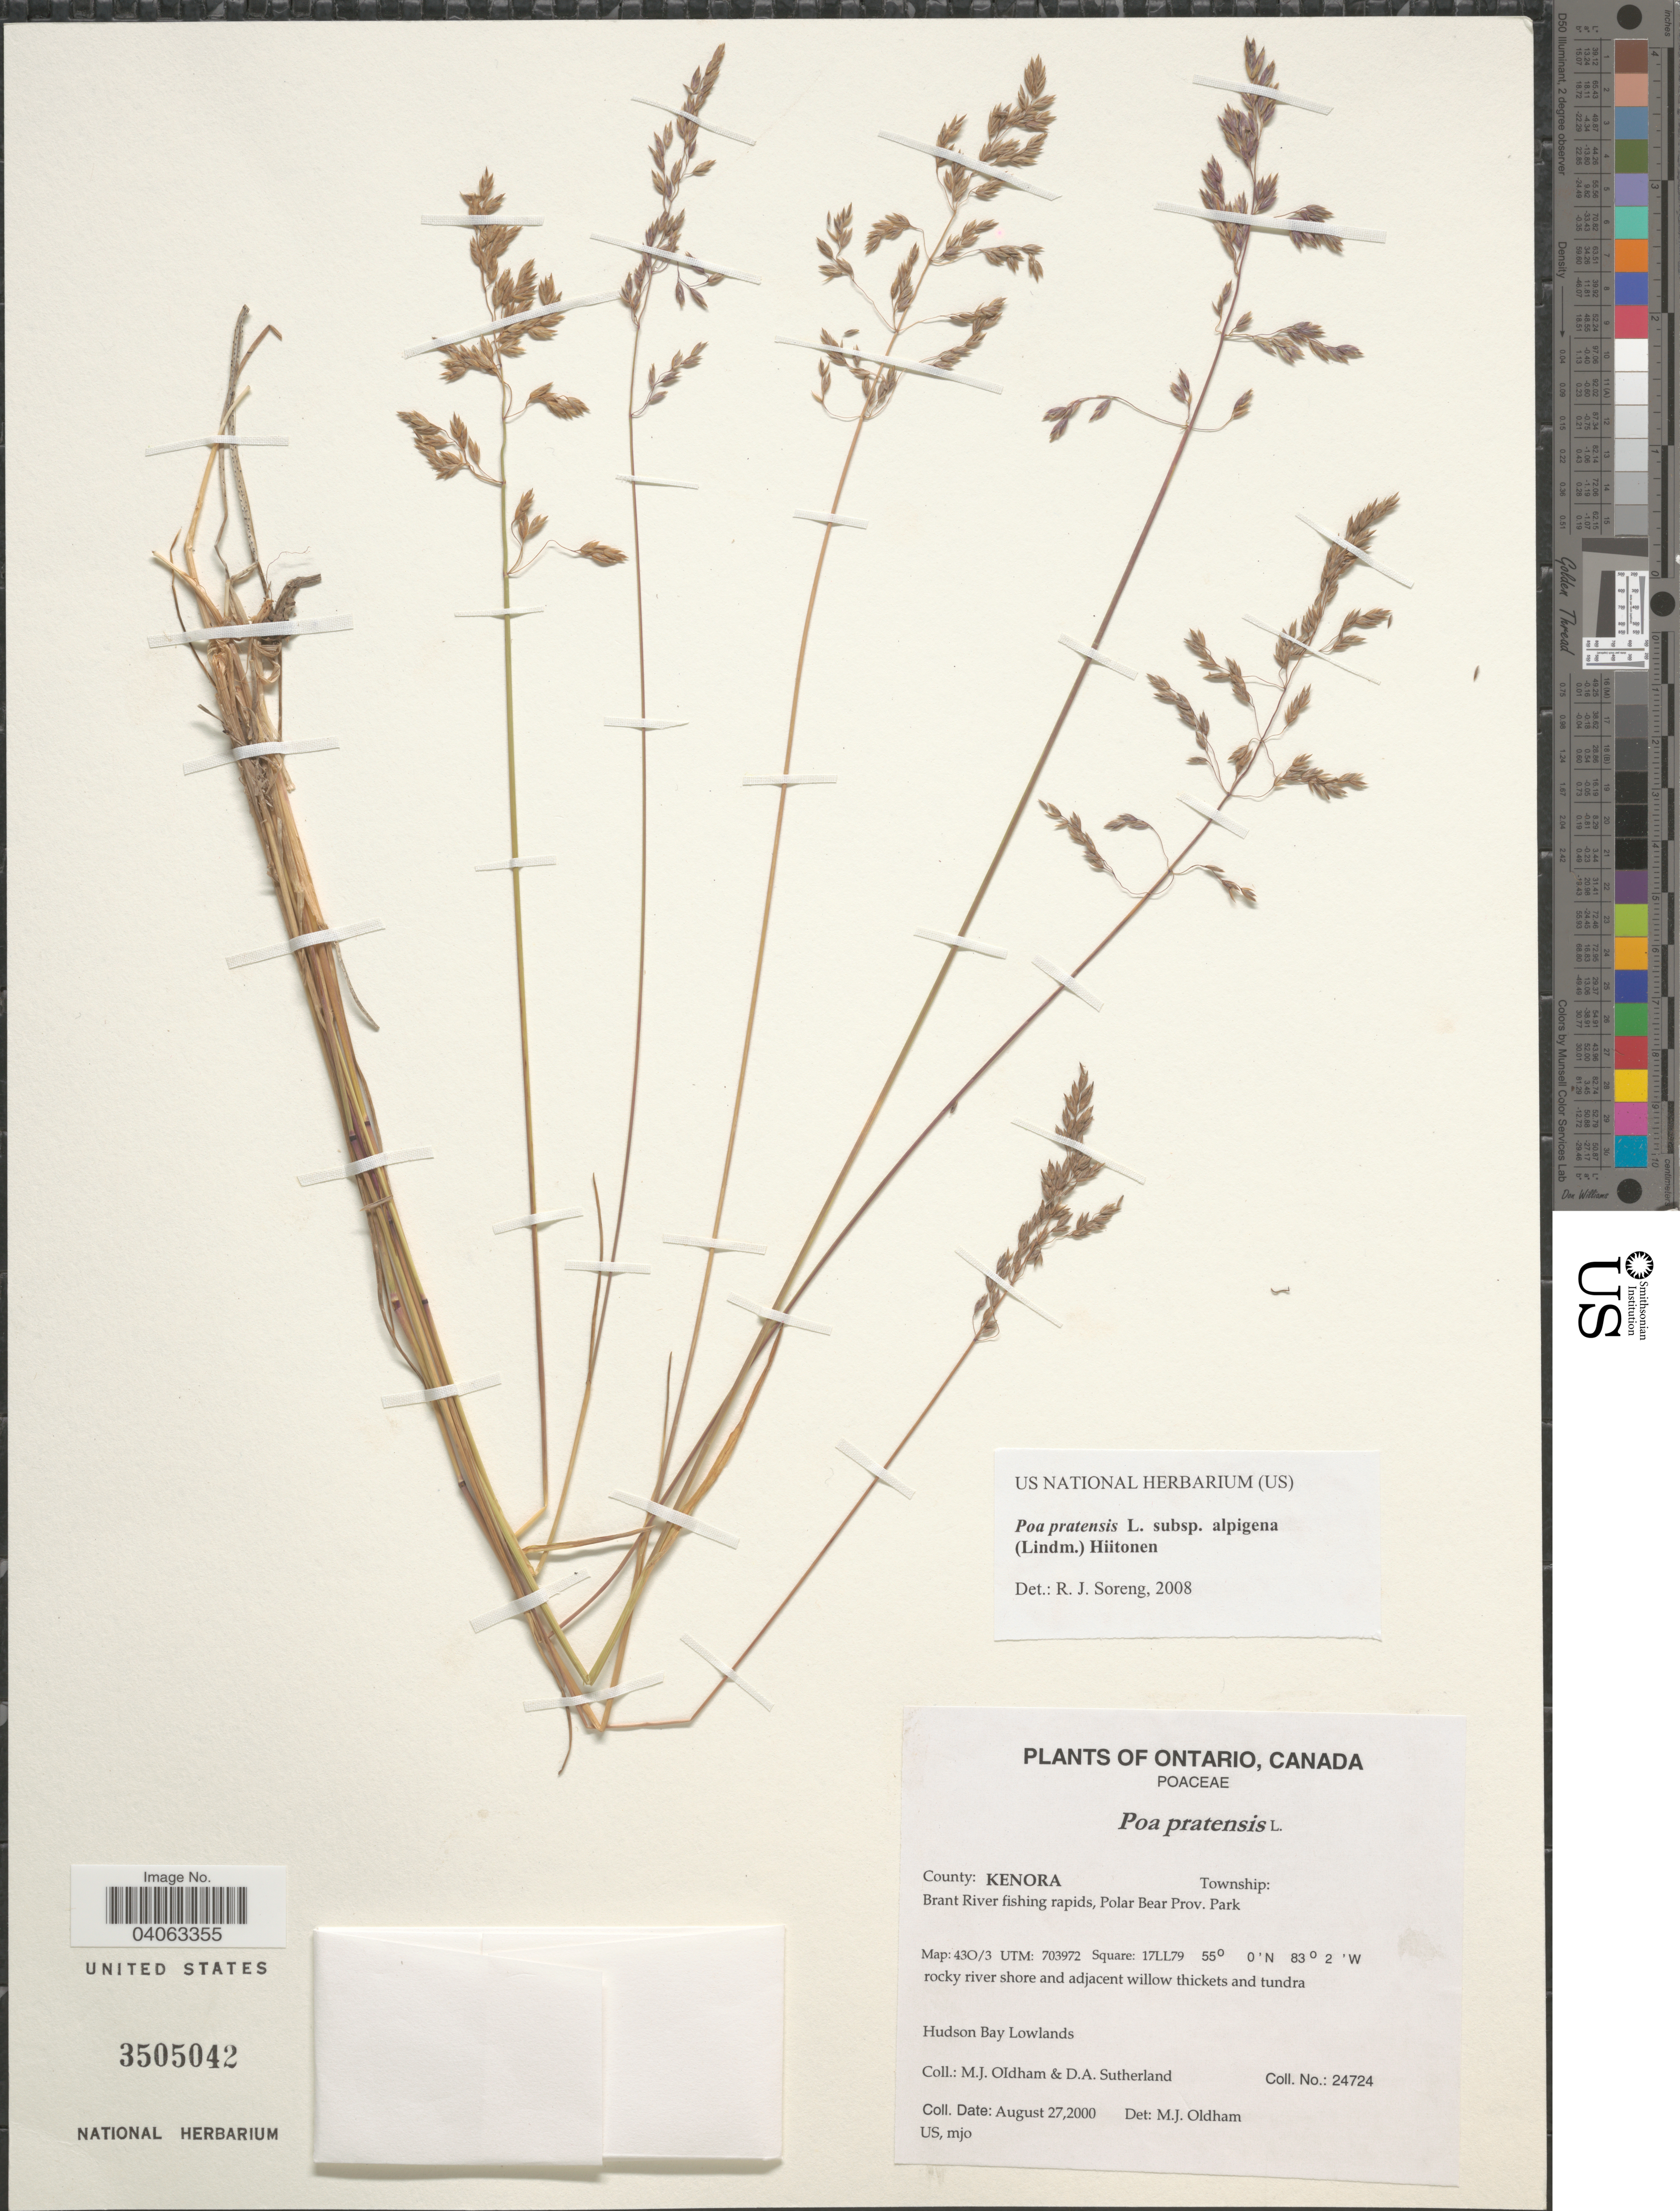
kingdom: Plantae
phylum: Tracheophyta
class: Liliopsida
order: Poales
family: Poaceae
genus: Poa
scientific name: Poa pratensis subsp. alpigena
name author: (Lindm.) Hiitonen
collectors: M. Oldham & D. Sutherland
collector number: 24724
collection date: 2000-08-27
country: Canada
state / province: Ontario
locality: County: Kenora. Brant River fishing rapids, Polar Bear Prov. Park. Map:43O/3 UTM: 703972 Square: 17LL79. Hudson Bay Lowlands.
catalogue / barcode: US 3505042